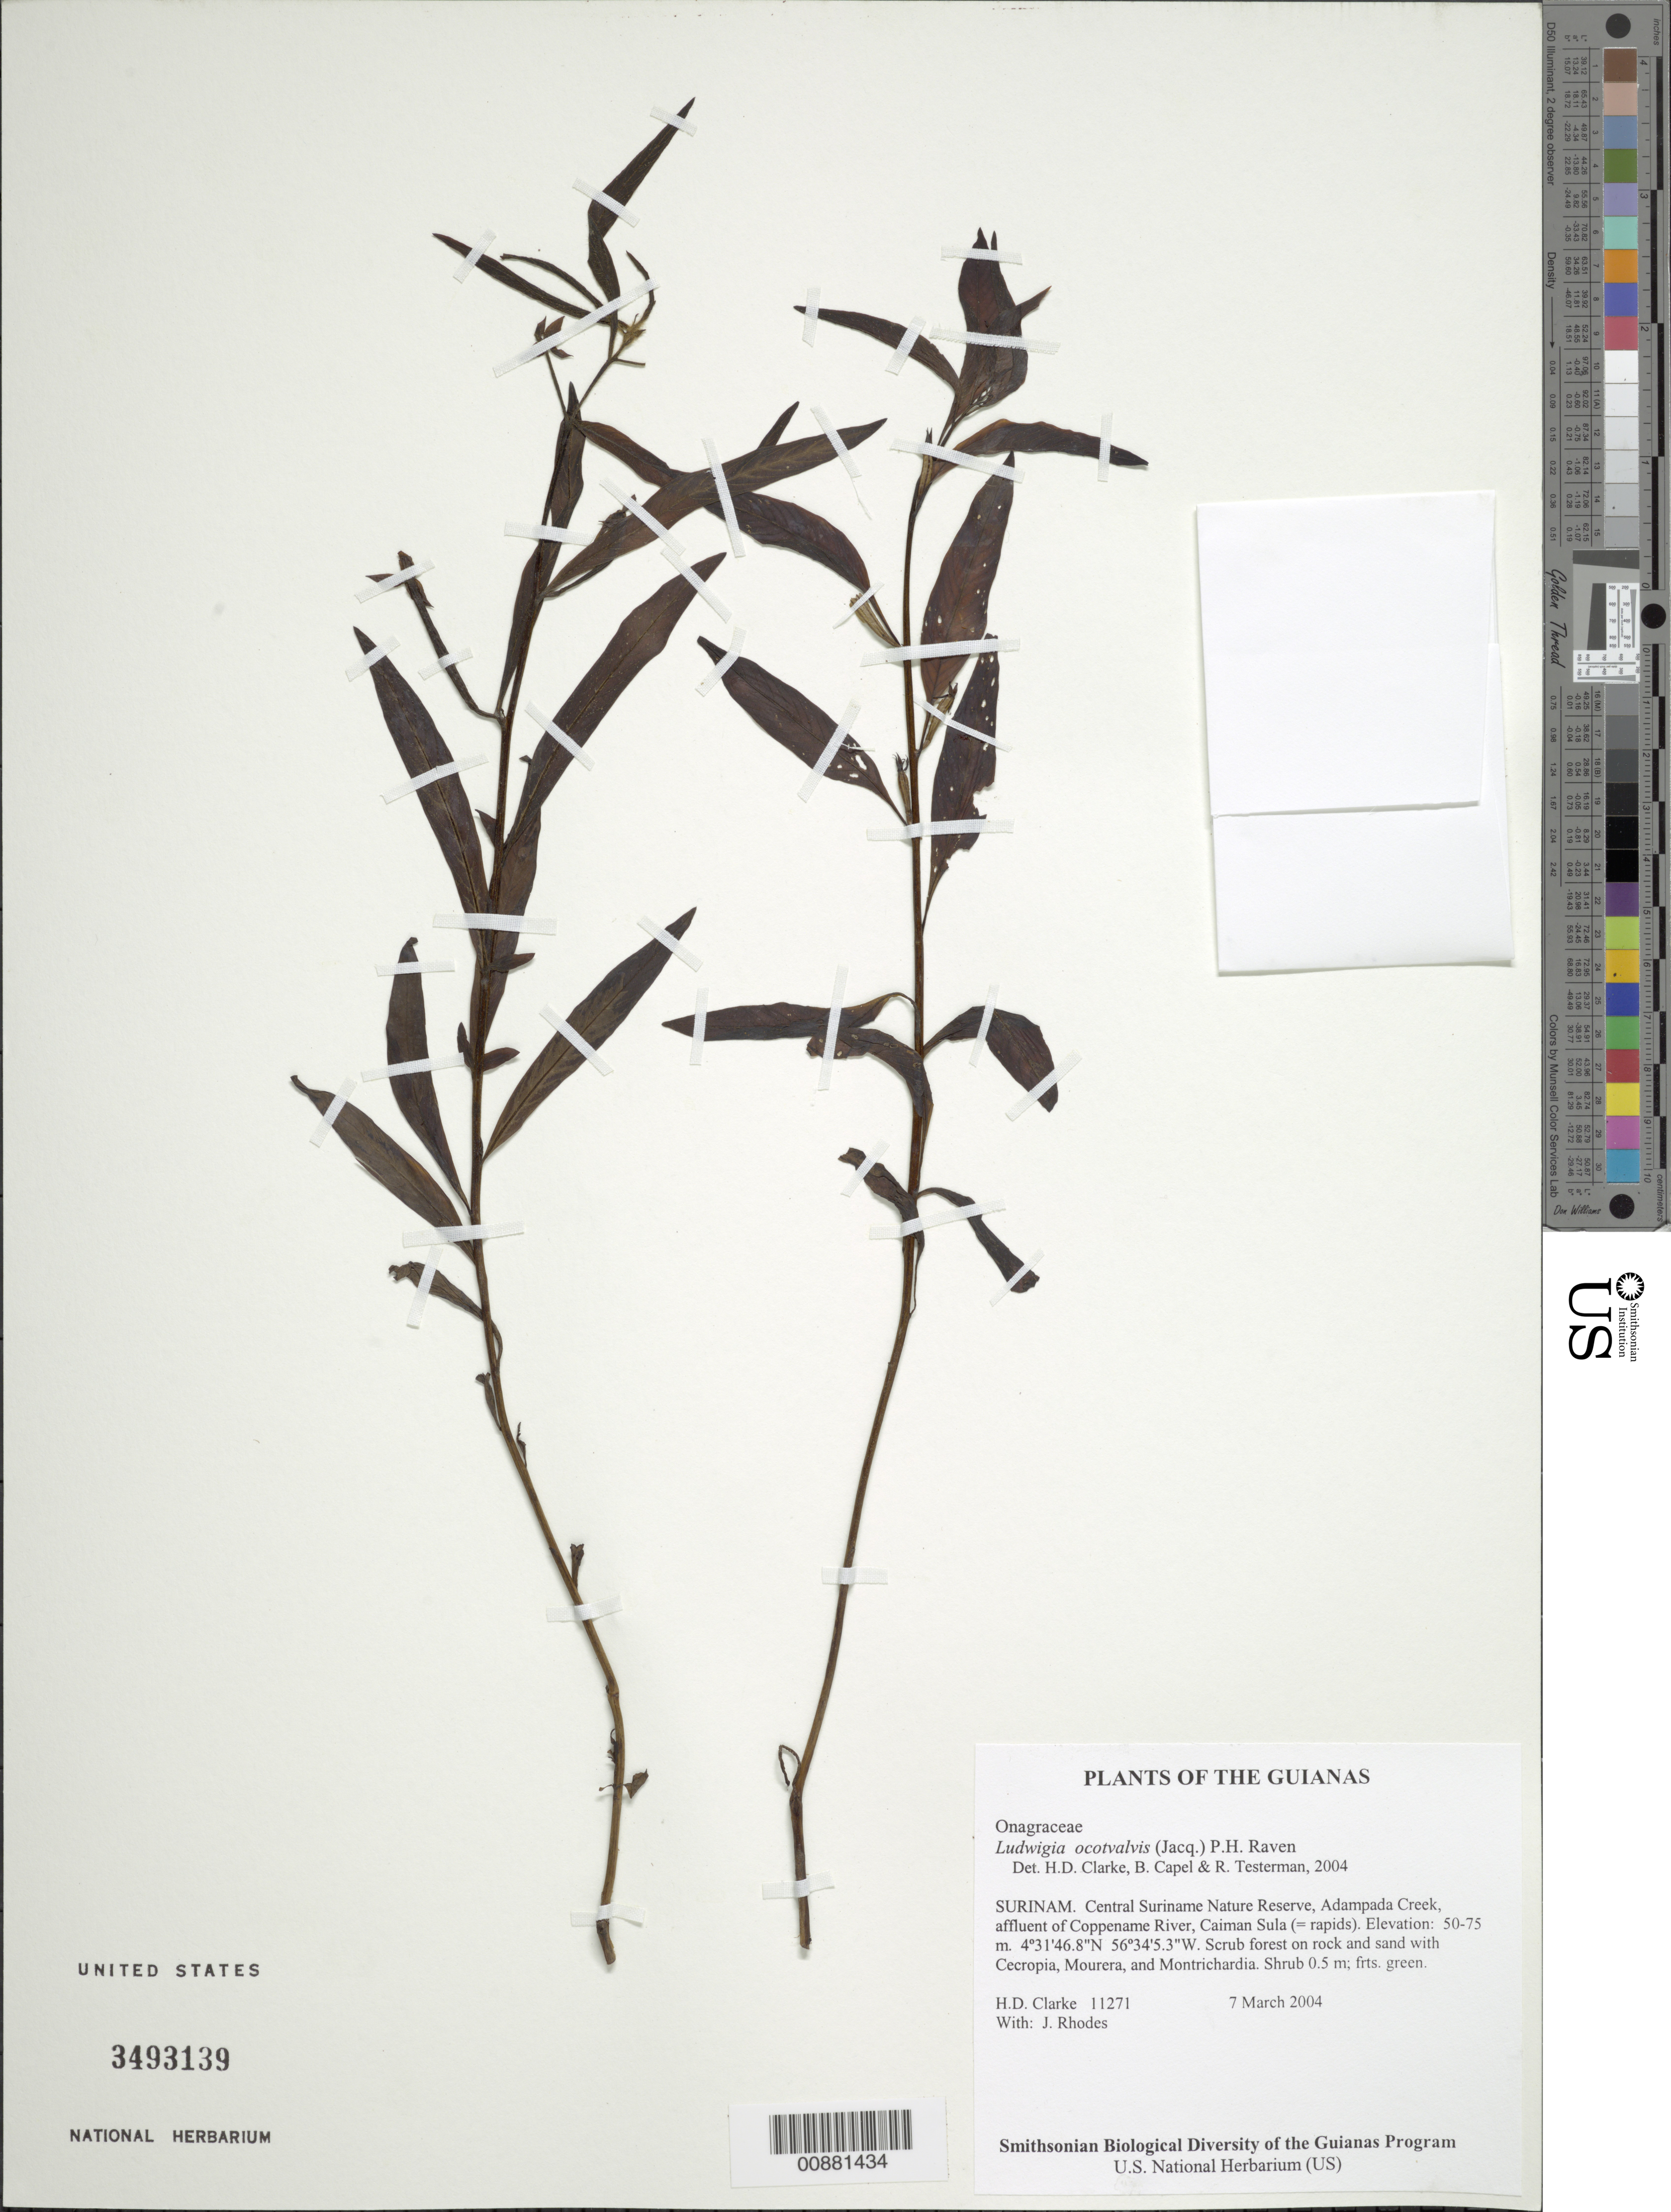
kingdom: Plantae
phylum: Tracheophyta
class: Magnoliopsida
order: Myrtales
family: Onagraceae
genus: Ludwigia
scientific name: Ludwigia octovalvis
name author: (Jacq.) P.H. Raven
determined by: Clarke, H. D.; Testerman, R.; Capel, B.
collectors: H. D. Clarke & J. Rhodes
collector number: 11271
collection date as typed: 7 March 2004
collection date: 2004-03-07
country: Suriname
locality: Central Suriname Nature Reserve, Adampada Creek, affluent of Coppename River, Caiman Sula (= rapids)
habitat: Scrub forest on rock and sand with Cecropia, Mourera, and Montrichardia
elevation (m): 50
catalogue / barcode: US 3493139